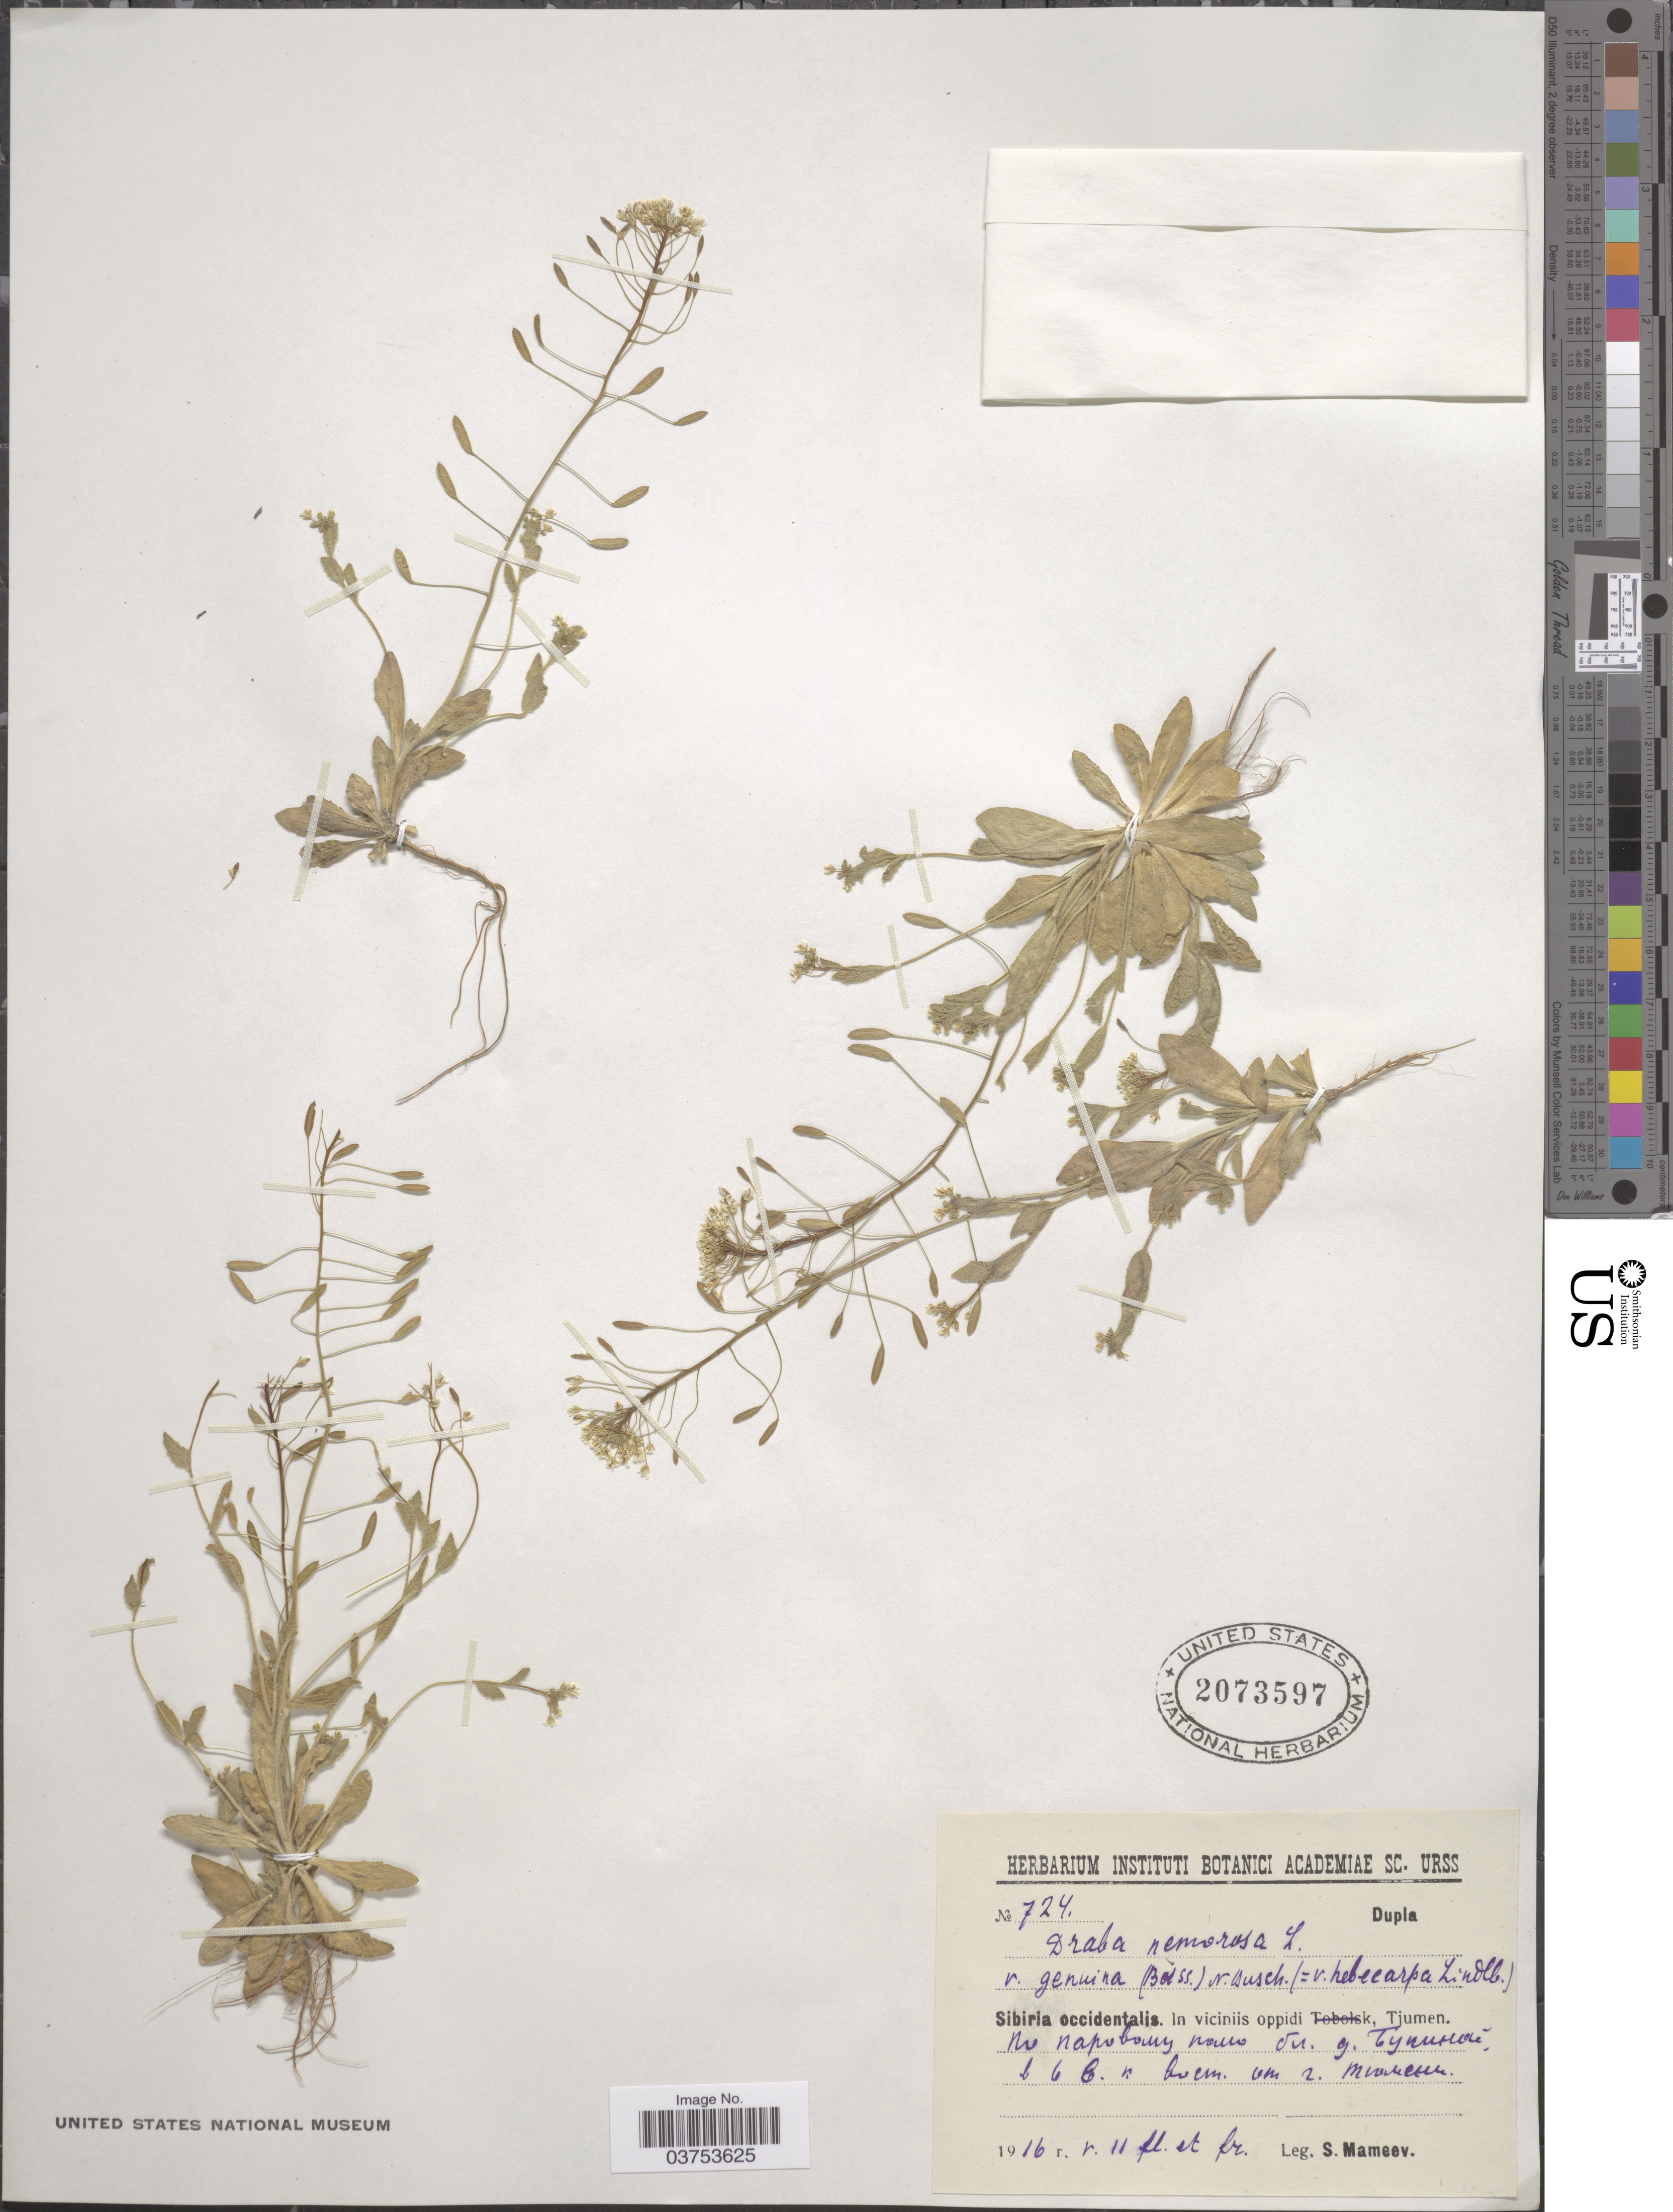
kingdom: Plantae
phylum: Tracheophyta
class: Magnoliopsida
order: Brassicales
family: Brassicaceae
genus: Draba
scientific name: Draba nemorosa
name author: L.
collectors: S. Mameev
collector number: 724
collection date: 1916-05-11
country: Russian Federation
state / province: Tyumen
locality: Sibiria occidentalis. In viciniis oppidi Tjumen. X.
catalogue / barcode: US 2073597